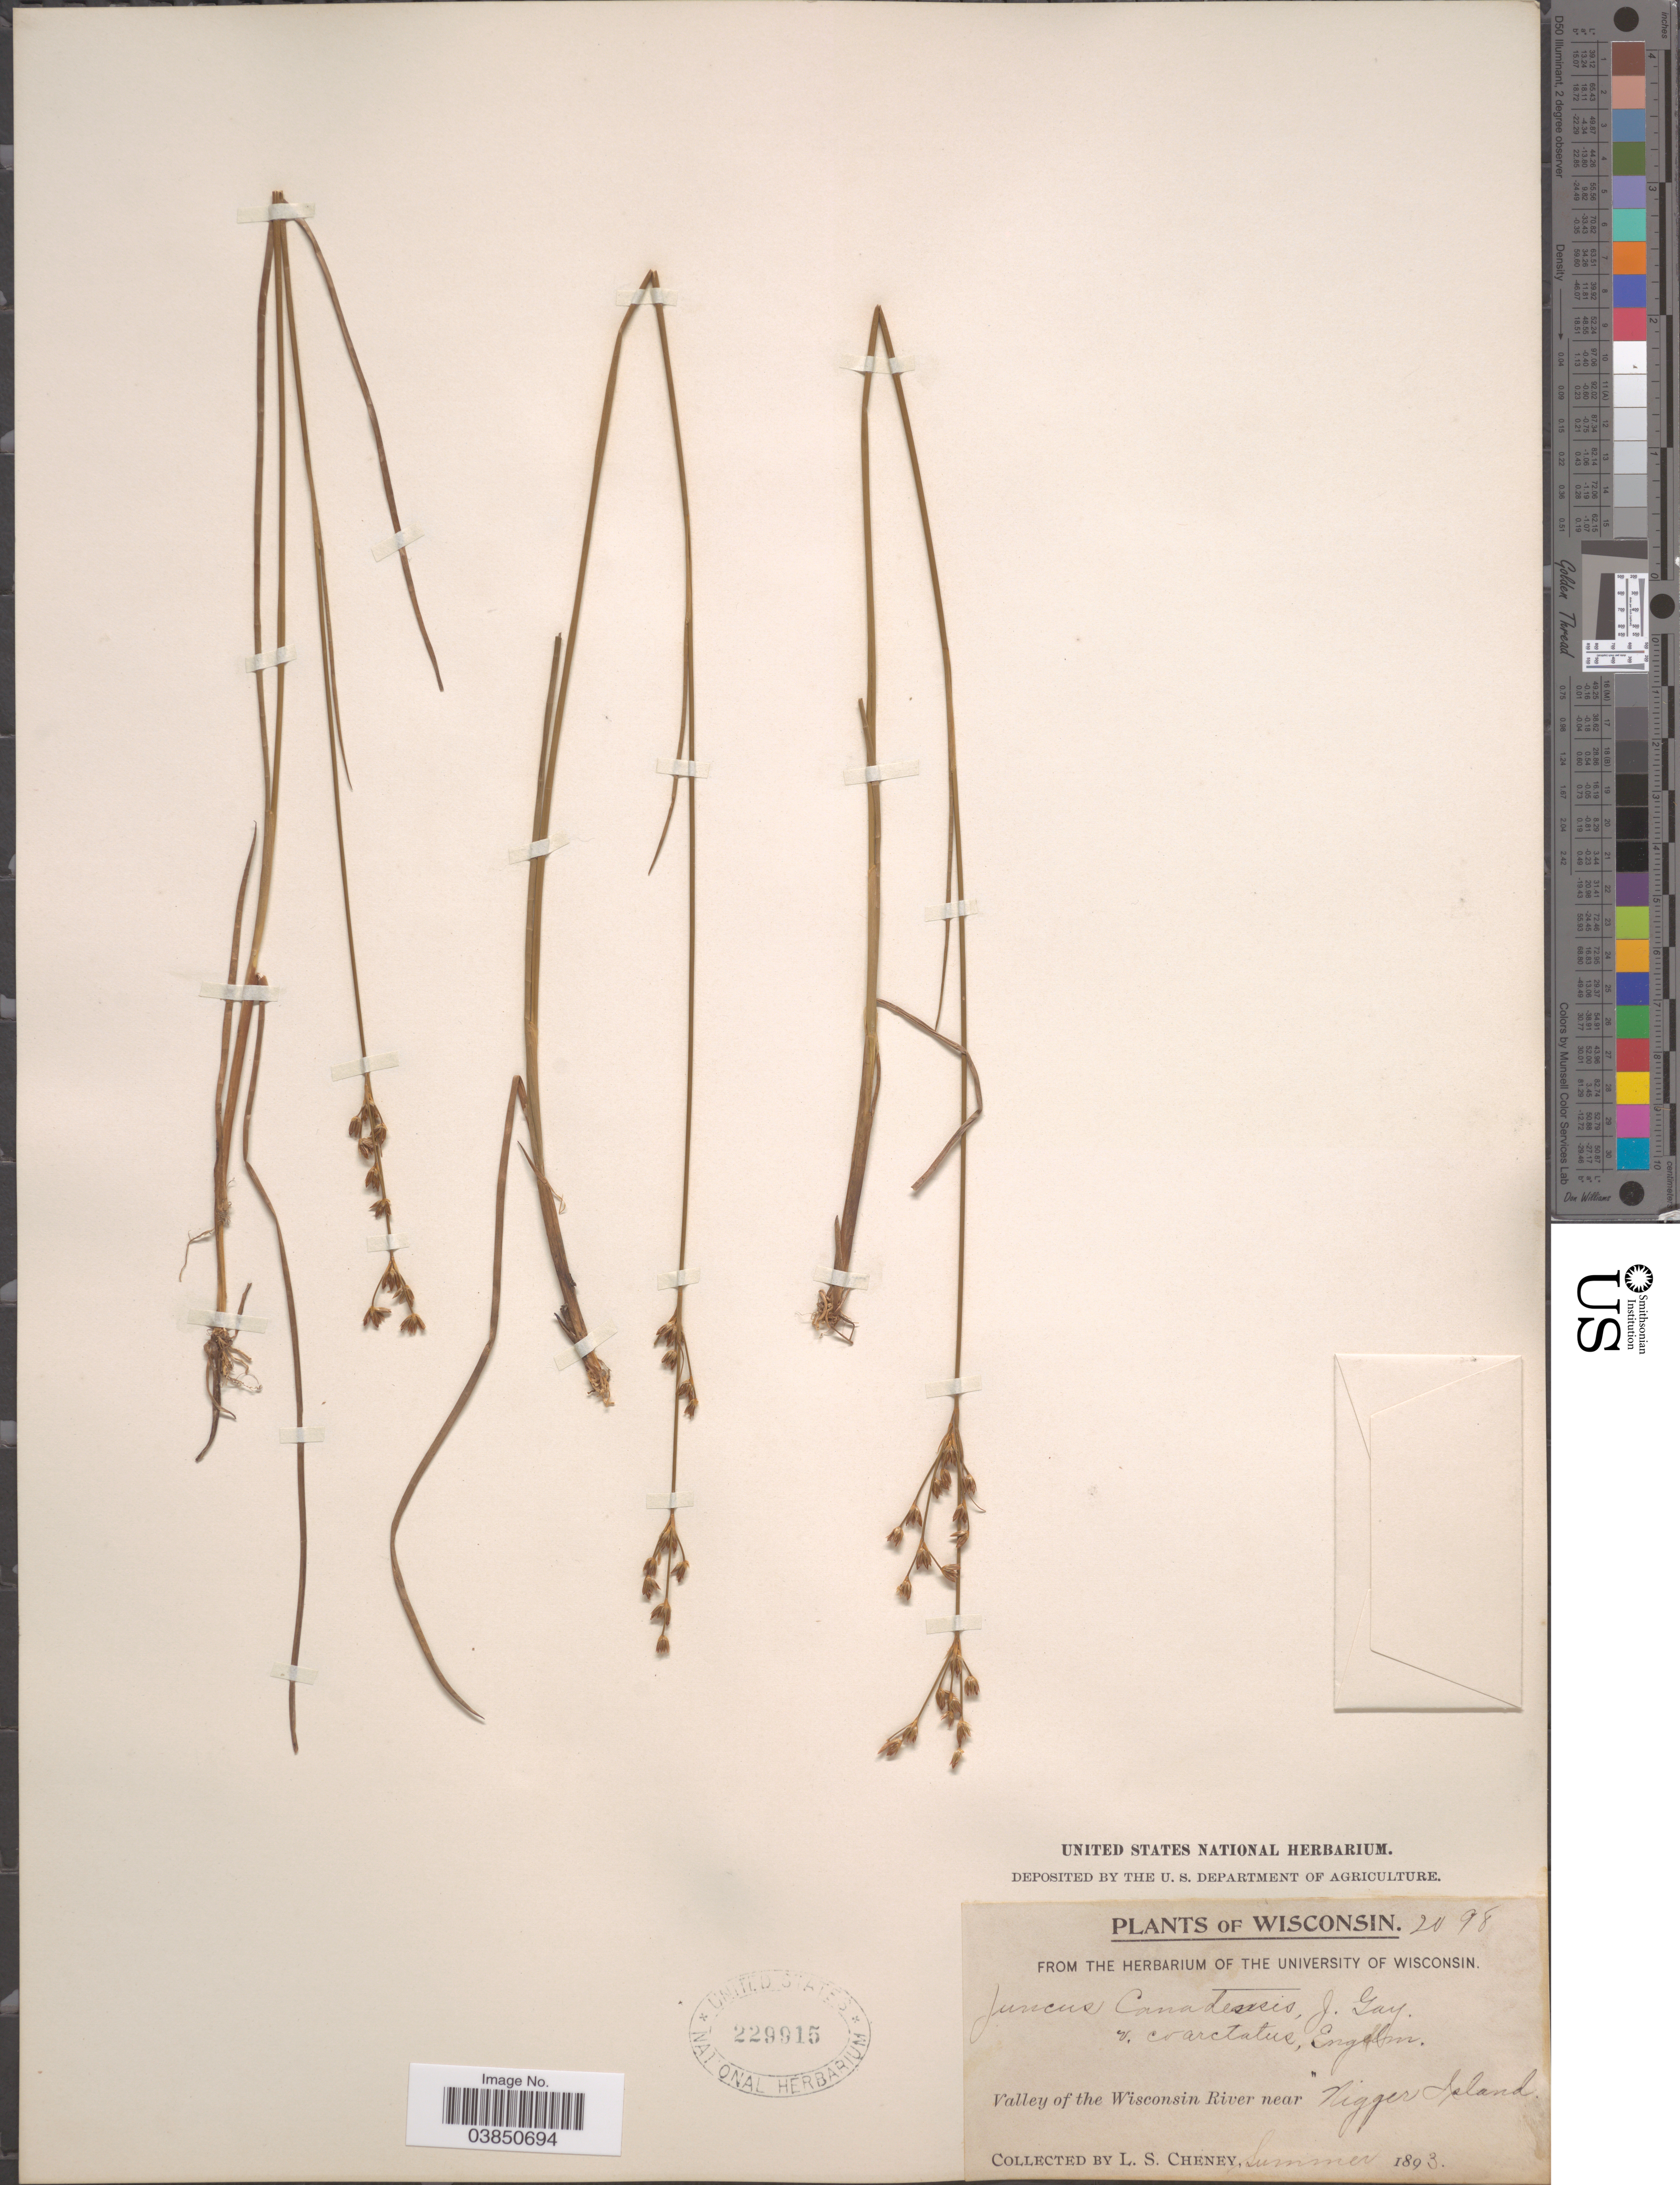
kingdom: Plantae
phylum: Tracheophyta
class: Liliopsida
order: Poales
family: Juncaceae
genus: Juncus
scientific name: Juncus brevicaudatus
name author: (Engelm.) Fernald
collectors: L. Cheney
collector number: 2098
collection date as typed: summer 1893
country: United States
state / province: Wisconsin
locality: Valley of the Wisconsin River near Nigger Island.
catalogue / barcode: US 229915